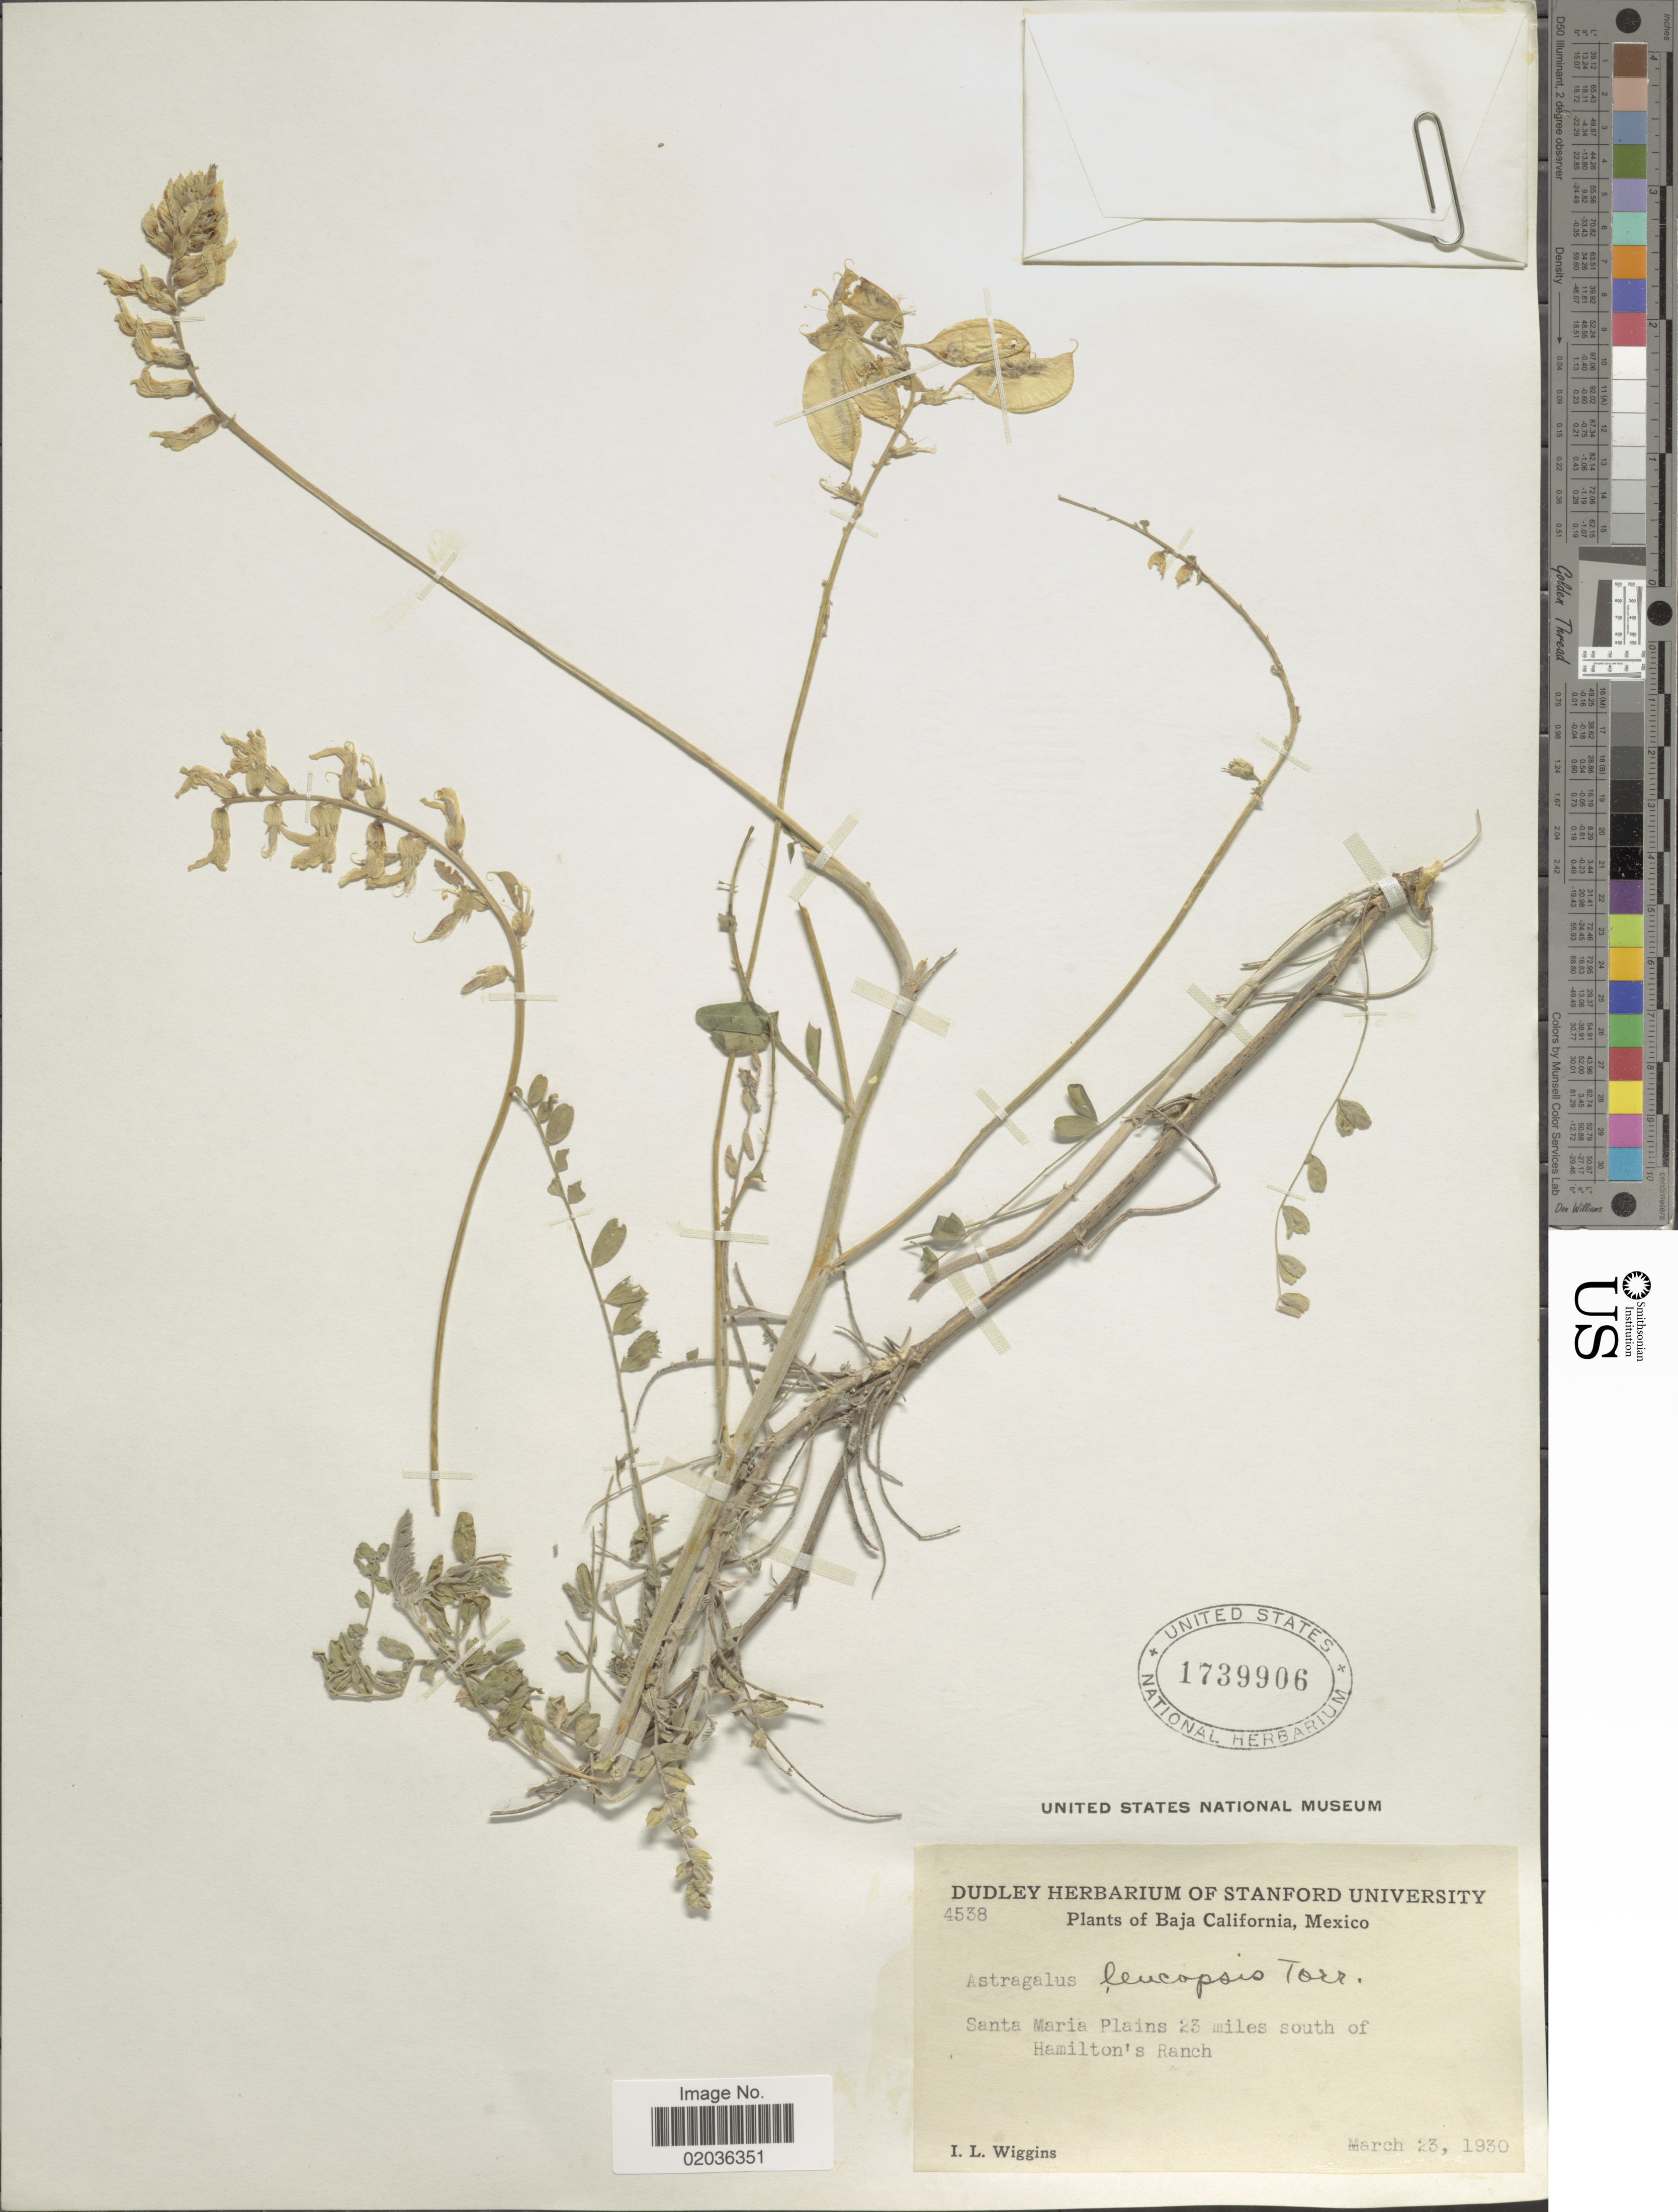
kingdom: Plantae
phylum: Tracheophyta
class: Magnoliopsida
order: Fabales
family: Fabaceae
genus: Astragalus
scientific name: Astragalus trichopodus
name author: (Nutt.) A. Gray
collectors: I. L. Wiggins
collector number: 4538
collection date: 1930-03-23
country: Mexico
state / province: Baja California Norte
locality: Santa Maria Plains 23 miles south of Hamilton's Ranch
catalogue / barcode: US 1739906